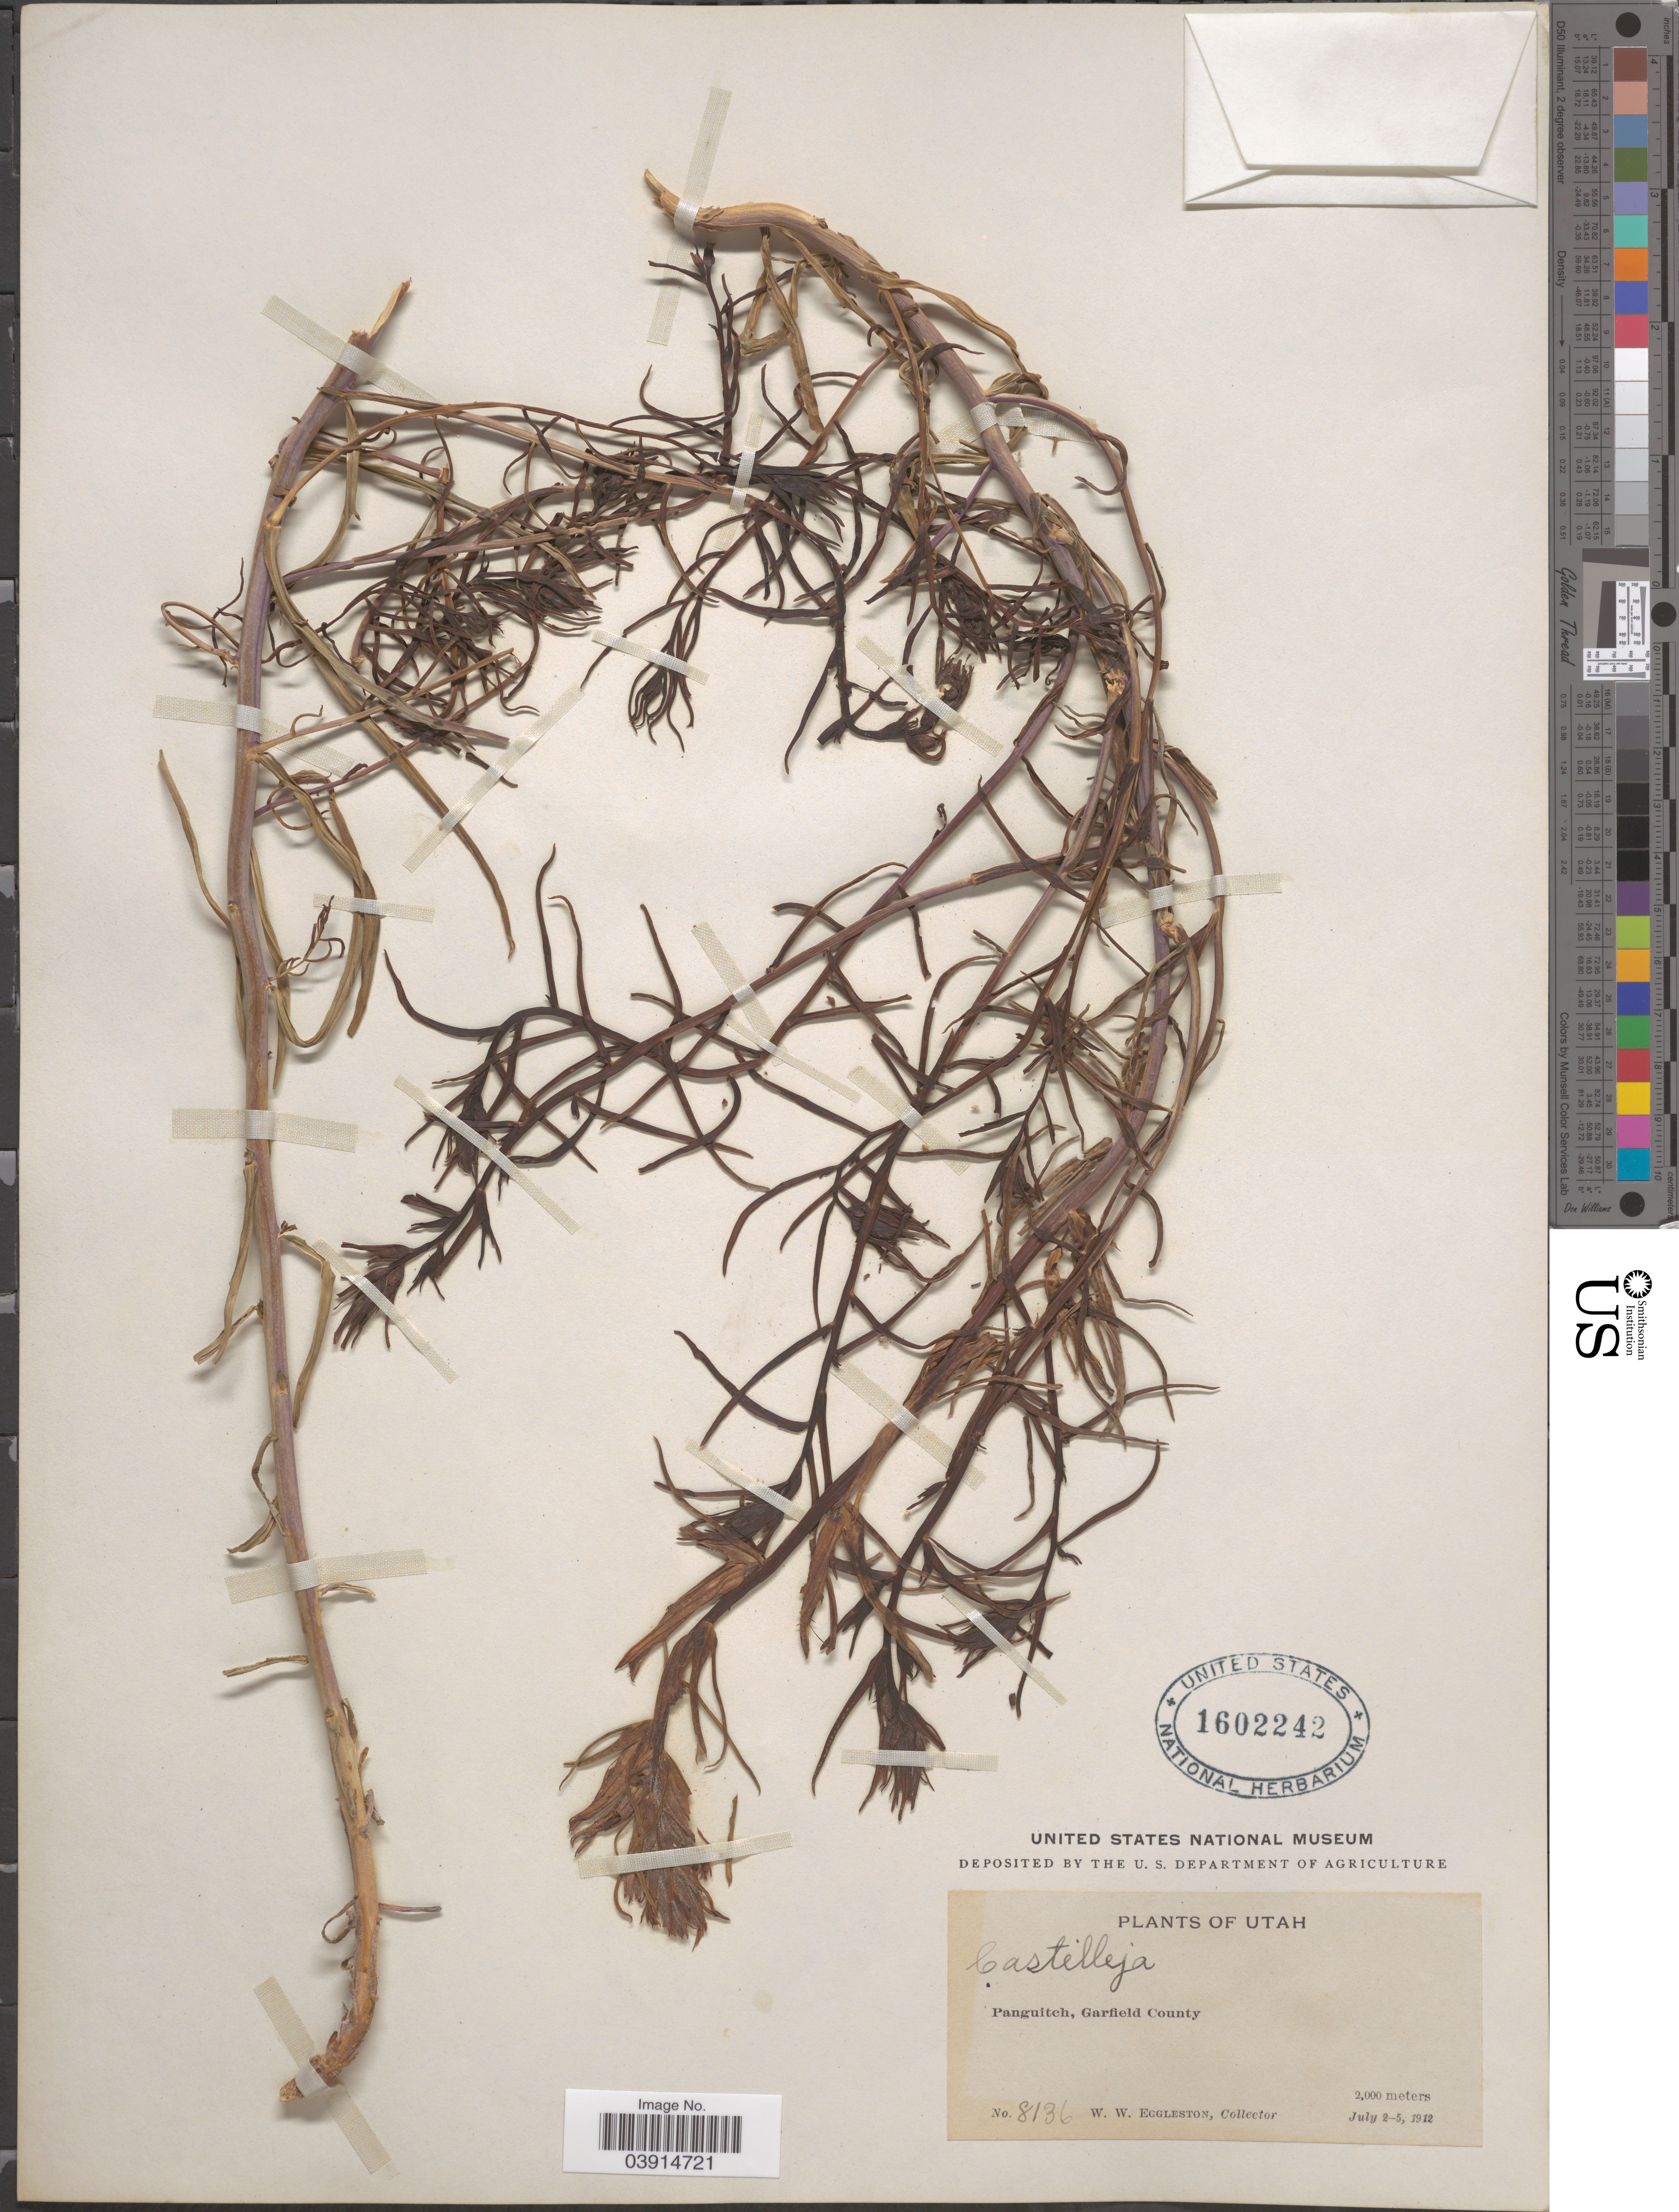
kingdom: Plantae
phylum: Tracheophyta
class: Magnoliopsida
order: Lamiales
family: Orobanchaceae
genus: Castilleja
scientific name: Castilleja sp.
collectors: W. W. Eggleston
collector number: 8136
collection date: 1912-07-02/1912-07-05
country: United States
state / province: Utah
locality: Panguitch, Garfield County.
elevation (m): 2000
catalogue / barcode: US 1602242